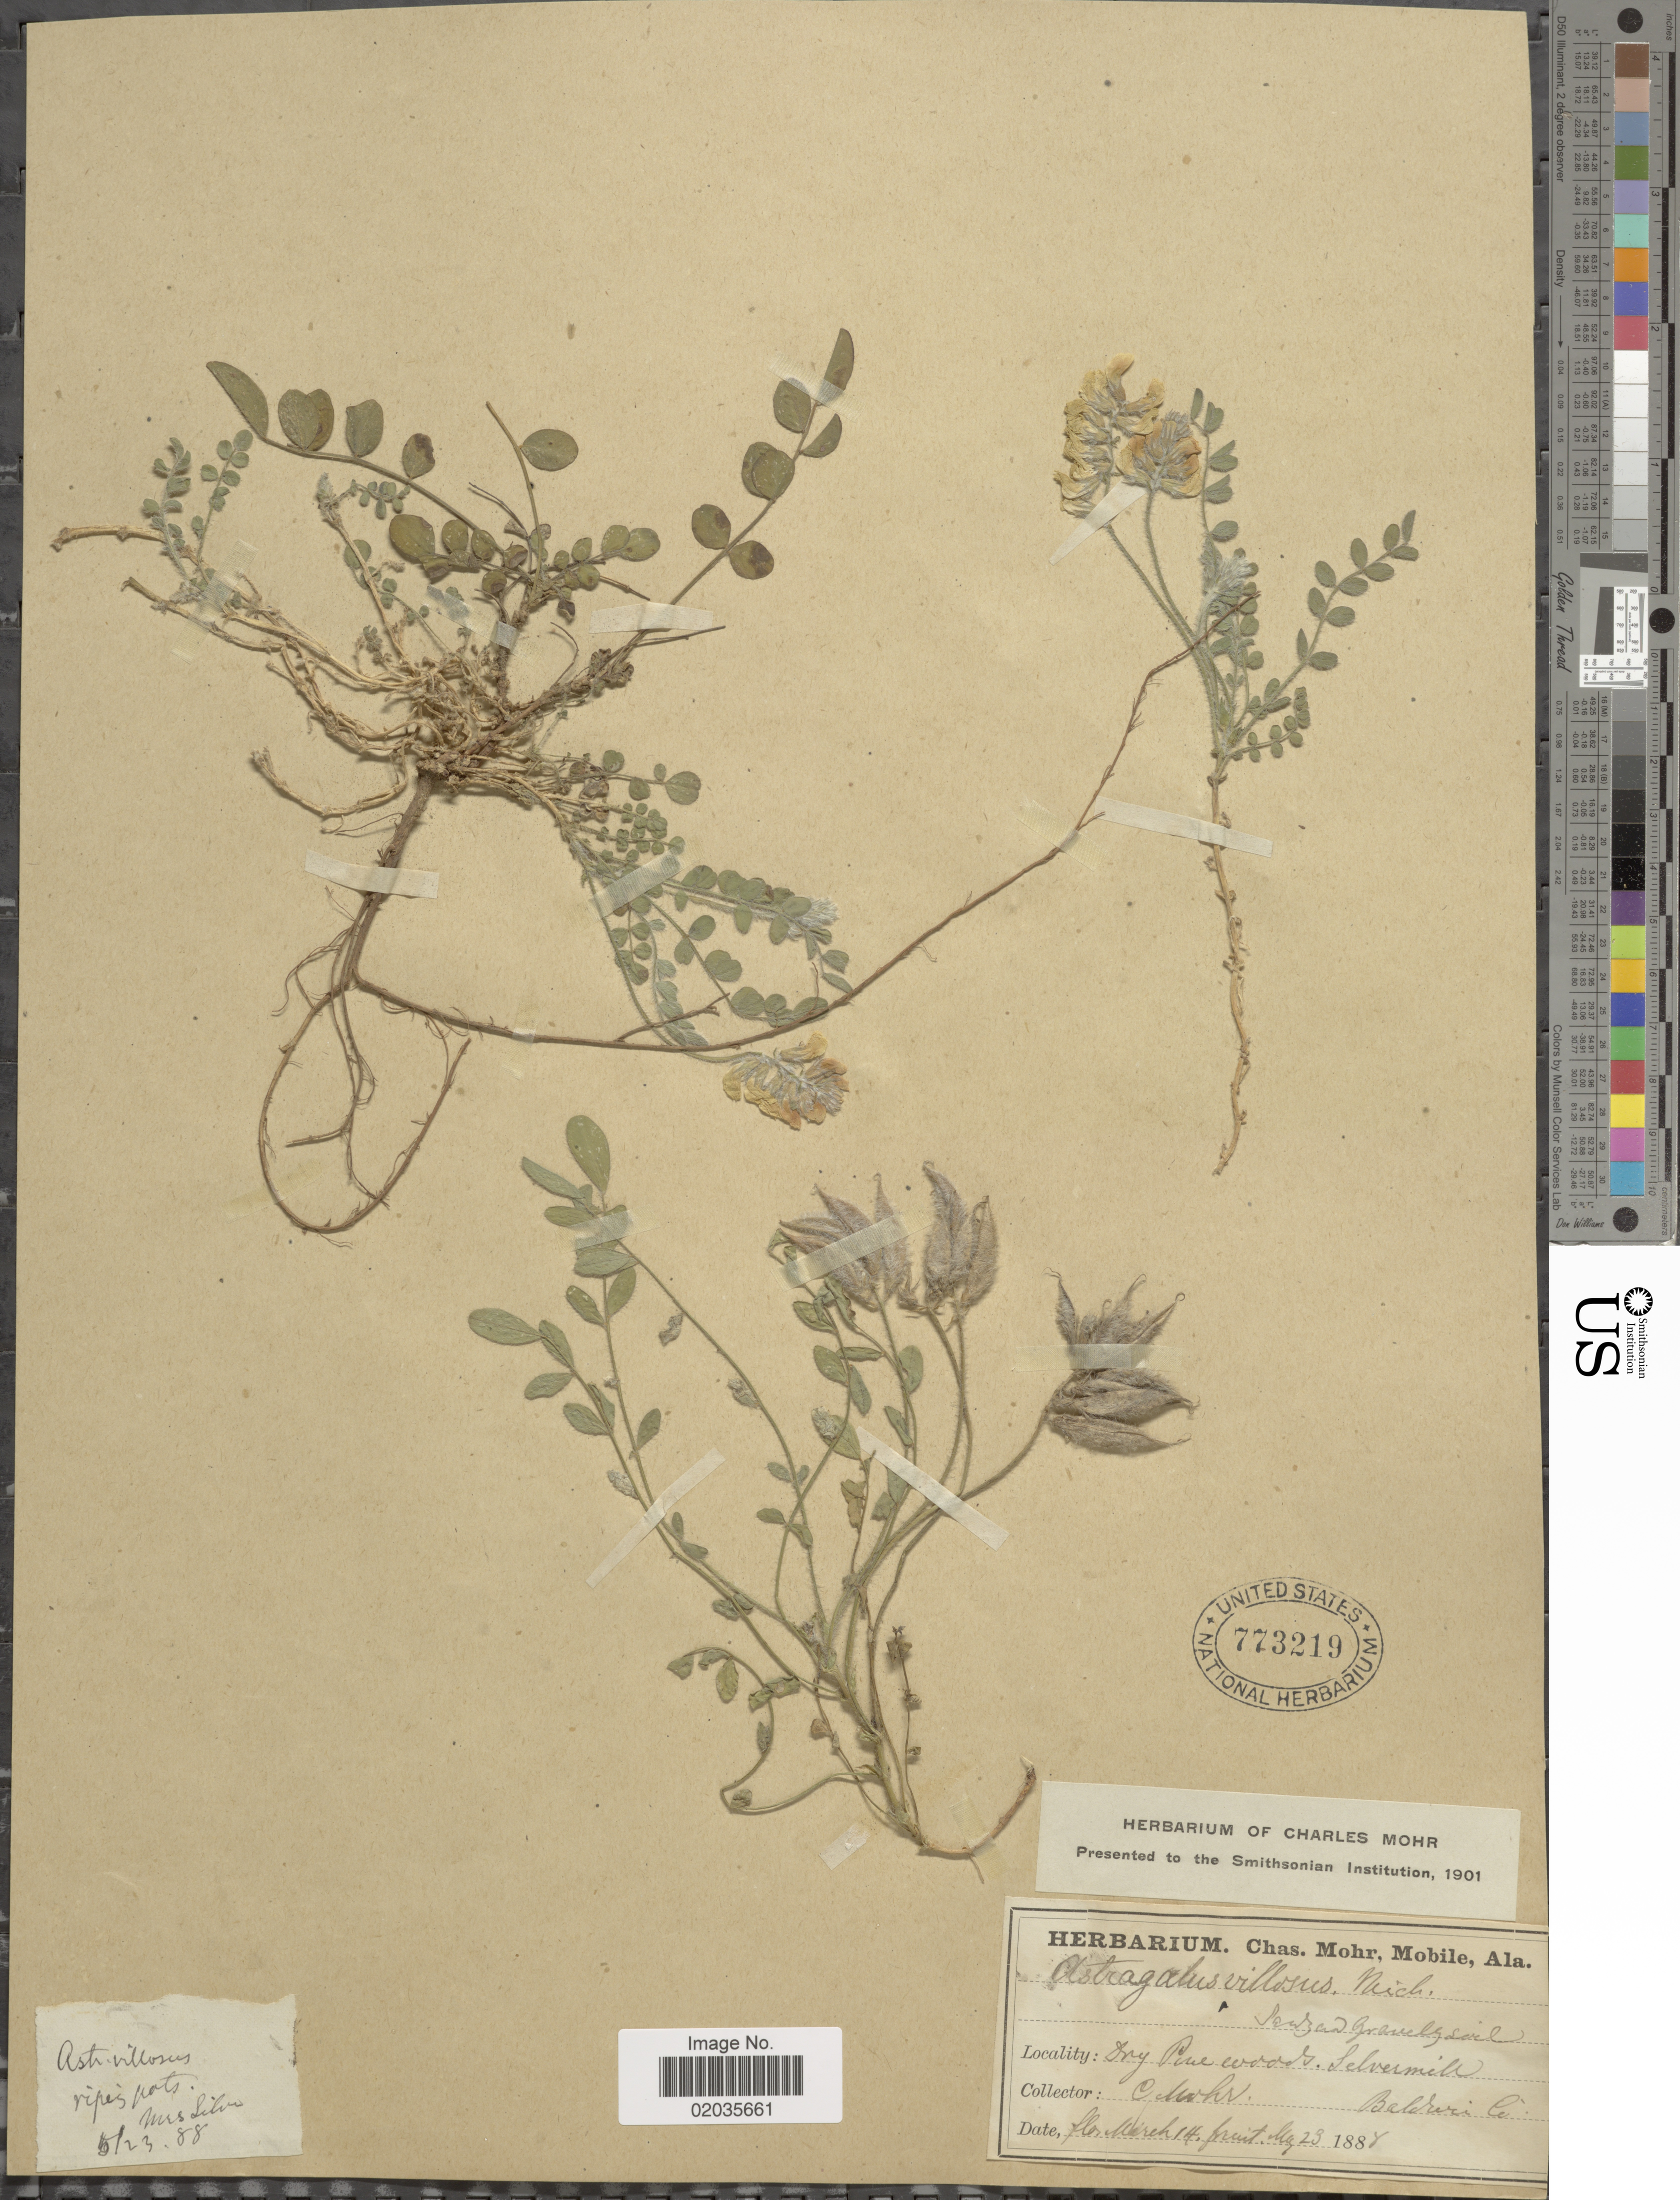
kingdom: Plantae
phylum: Tracheophyta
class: Magnoliopsida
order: Fabales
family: Fabaceae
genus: Astragalus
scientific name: Astragalus villosus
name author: Michx.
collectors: Mohr, C. T. (herbarium)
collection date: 1887-03-14/1887-05-23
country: United States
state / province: Alabama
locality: Selvermile [interpreted]. Baldwin Co.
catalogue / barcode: US 773219